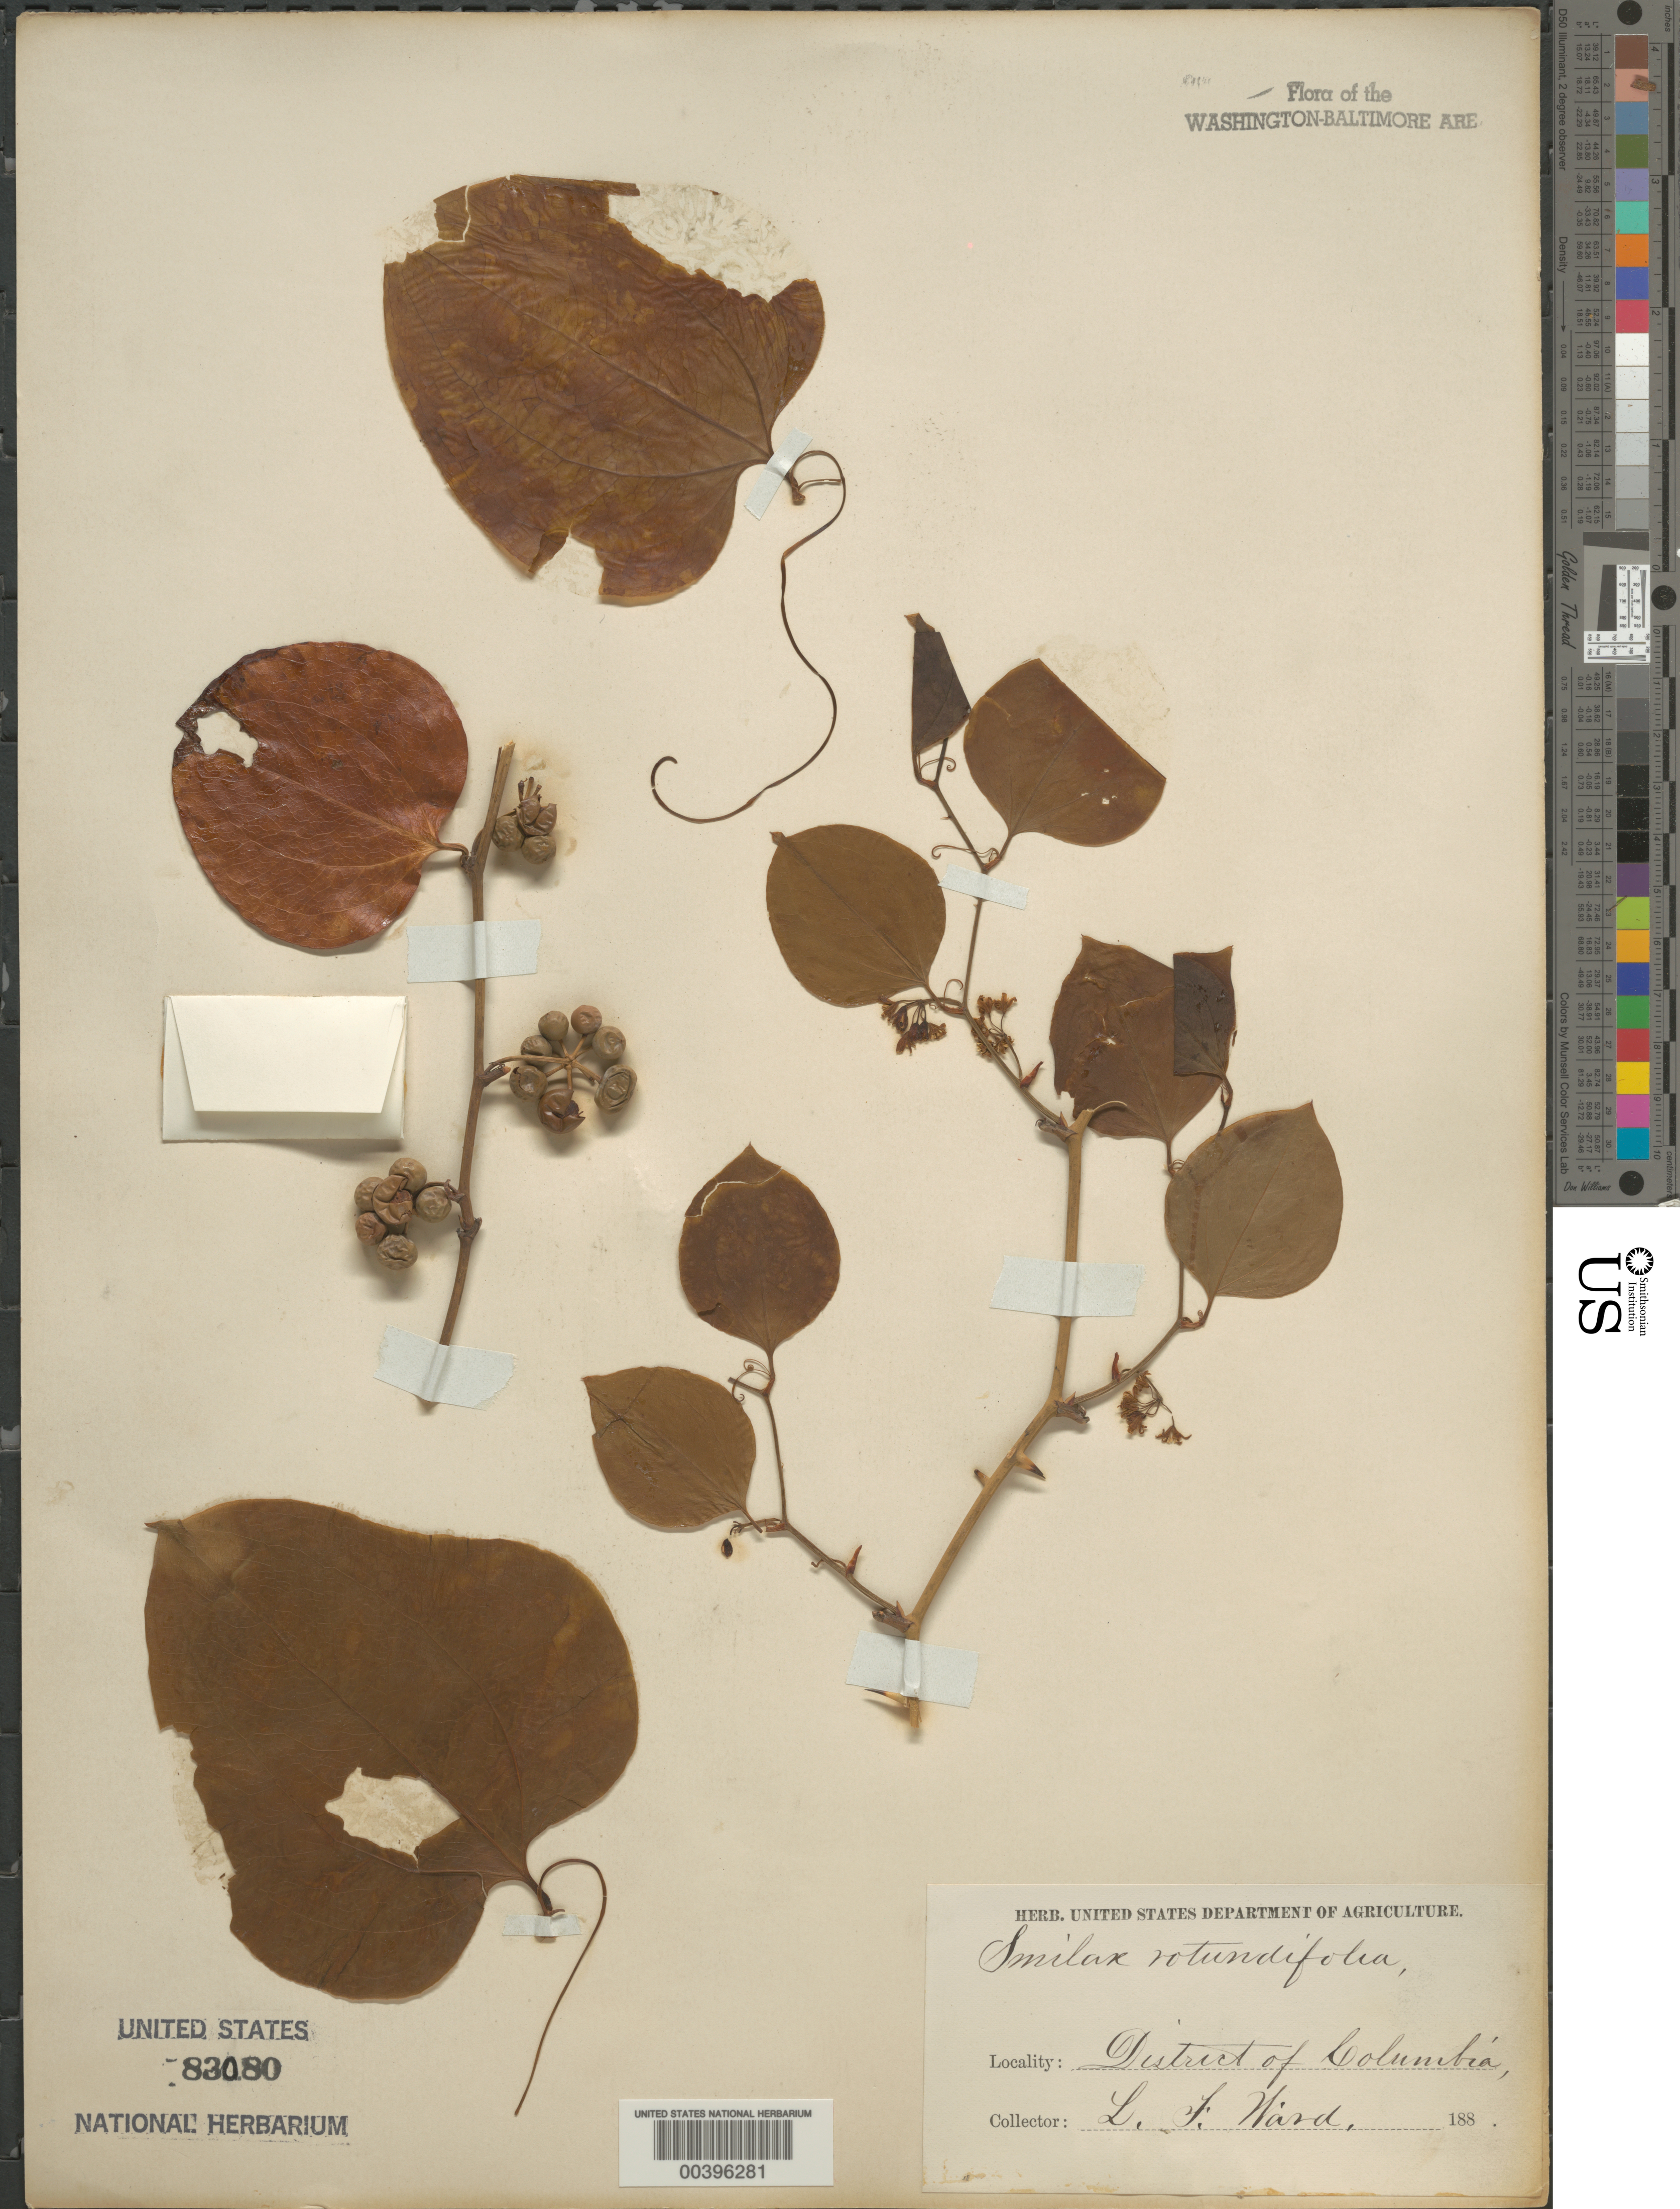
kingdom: Plantae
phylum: Tracheophyta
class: Liliopsida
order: Liliales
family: Smilacaceae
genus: Smilax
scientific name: Smilax rotundifolia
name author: L.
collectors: L. F. Ward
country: United States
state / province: District of Columbia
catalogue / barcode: US 83080